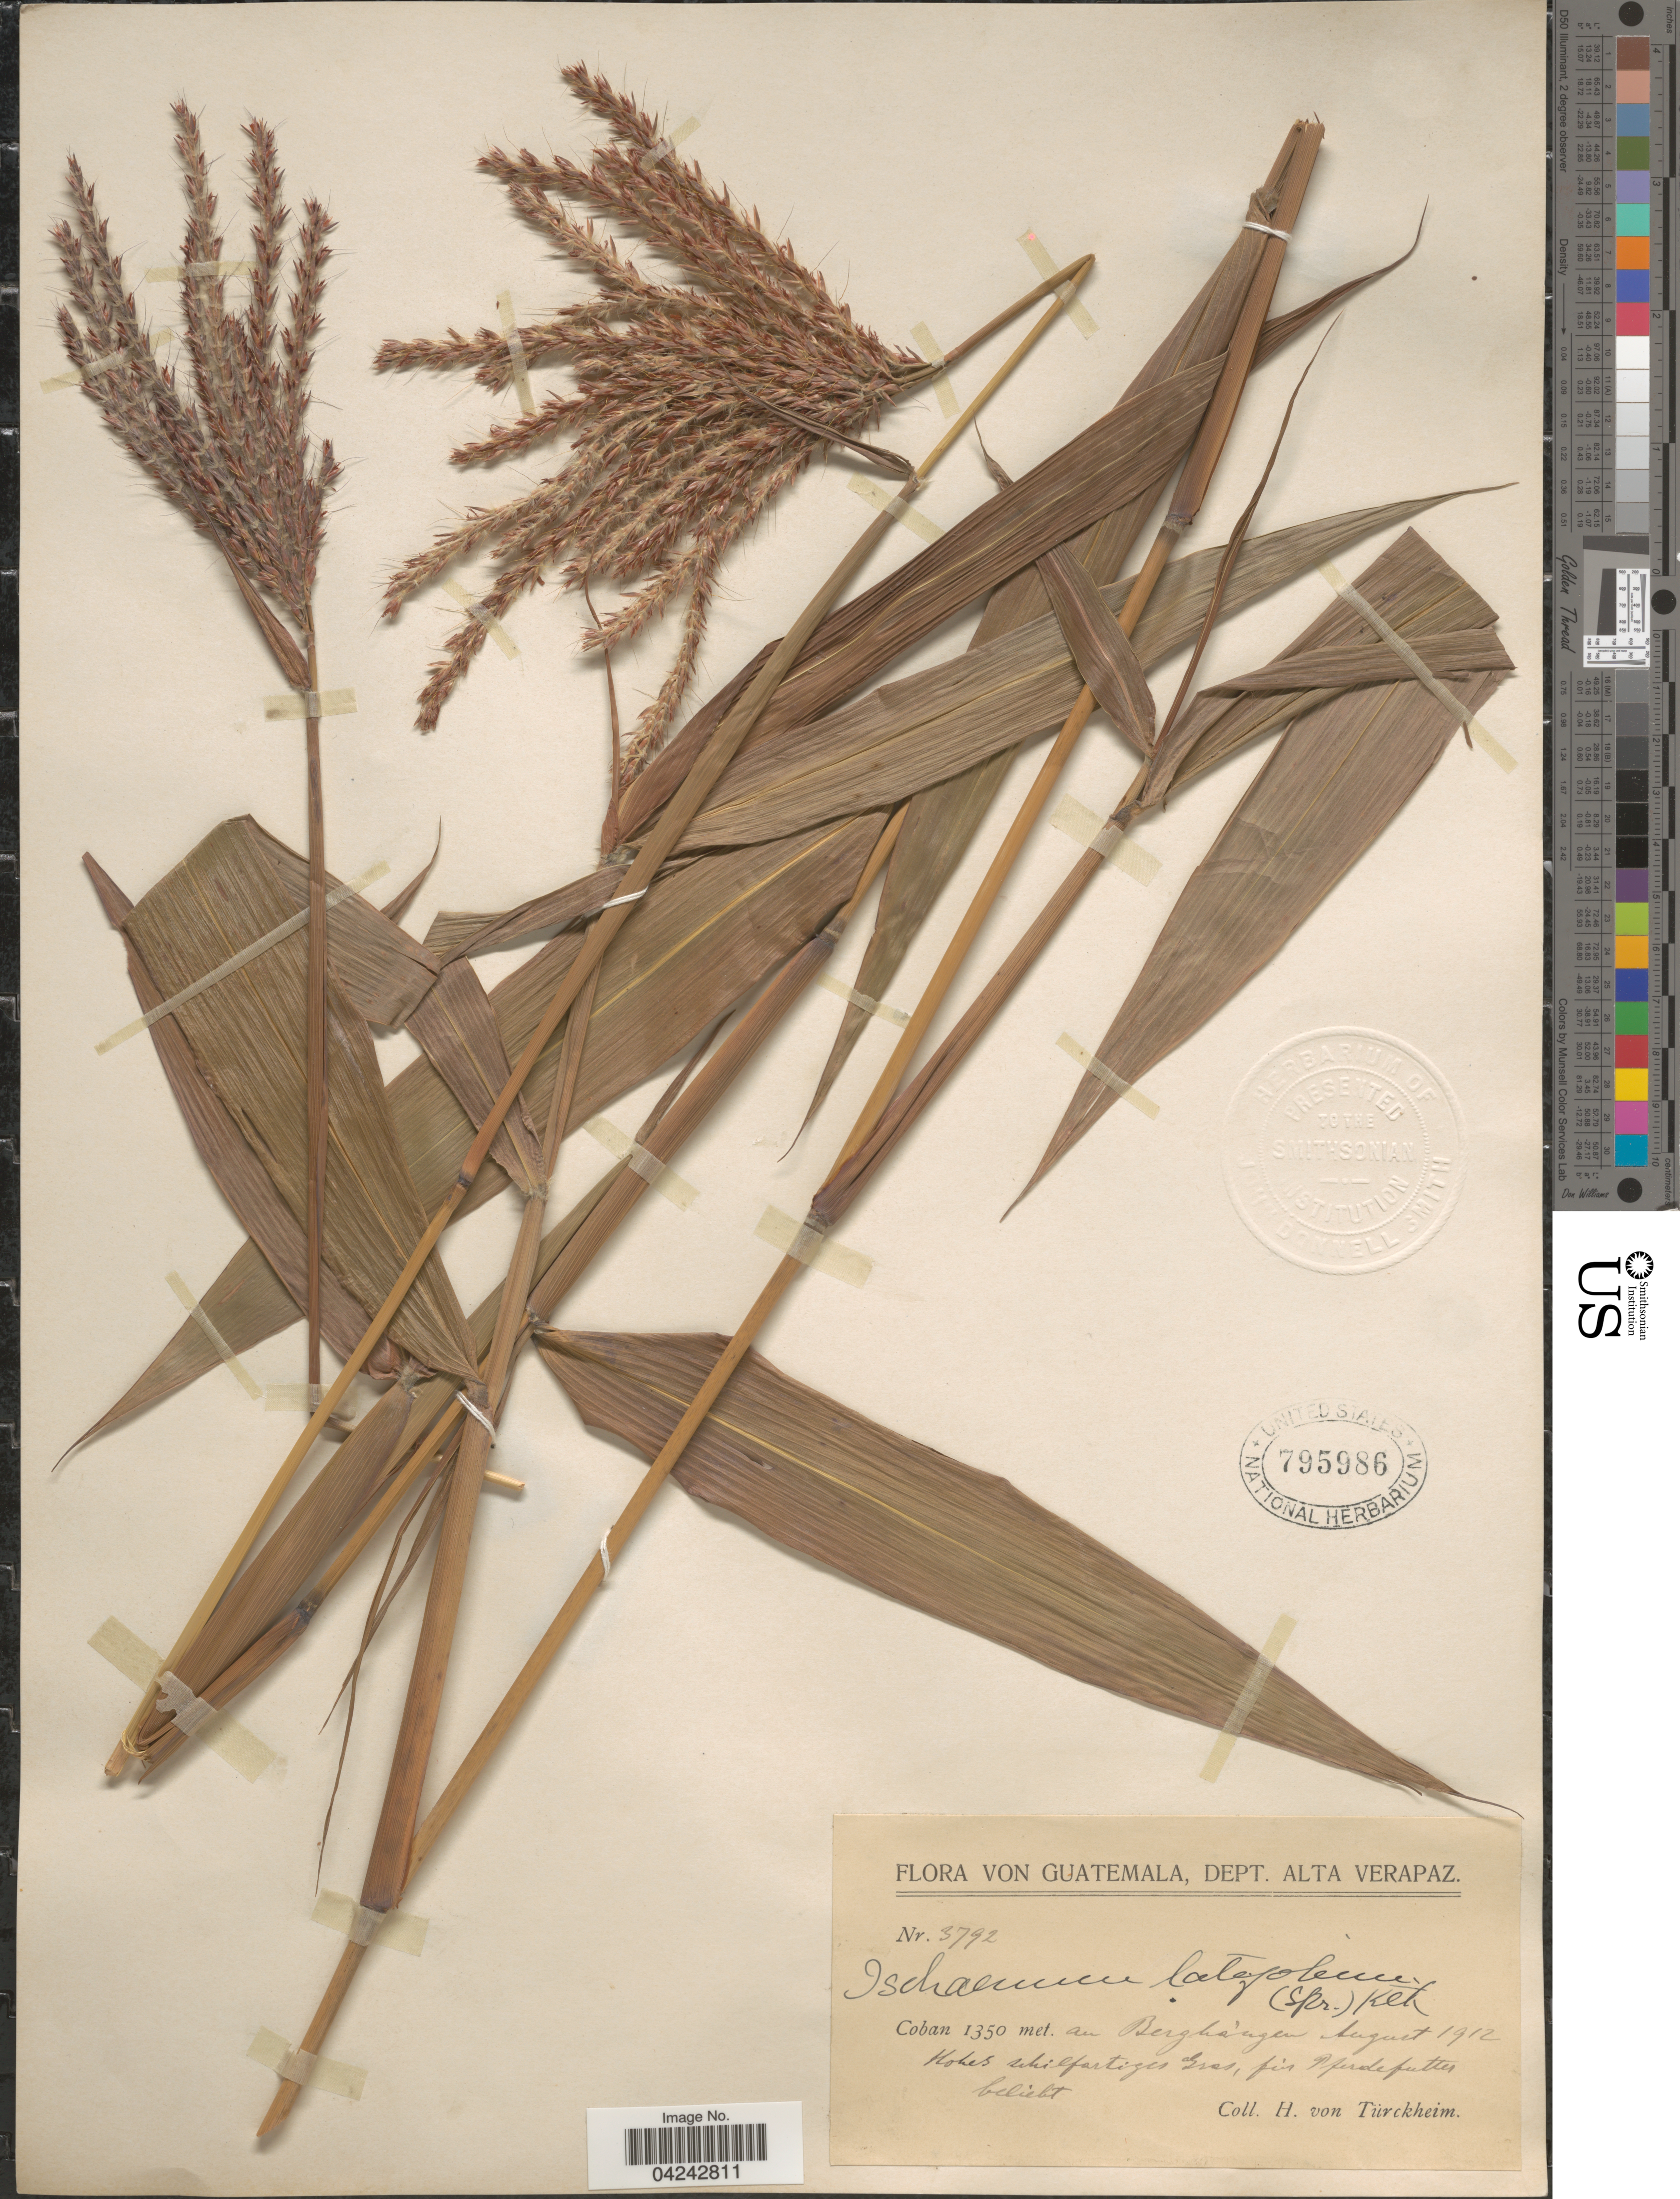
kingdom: Plantae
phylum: Tracheophyta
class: Liliopsida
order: Poales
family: Poaceae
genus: Ischaemum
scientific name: Ischaemum latifolium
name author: (Spreng.) Kunth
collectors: H. von Türckheim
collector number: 3792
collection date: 1912-08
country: Guatemala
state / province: Alta Verapaz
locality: Dept. Alta Verapaz. Coban. Au Berghángen.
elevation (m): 1350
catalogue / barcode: US 795986